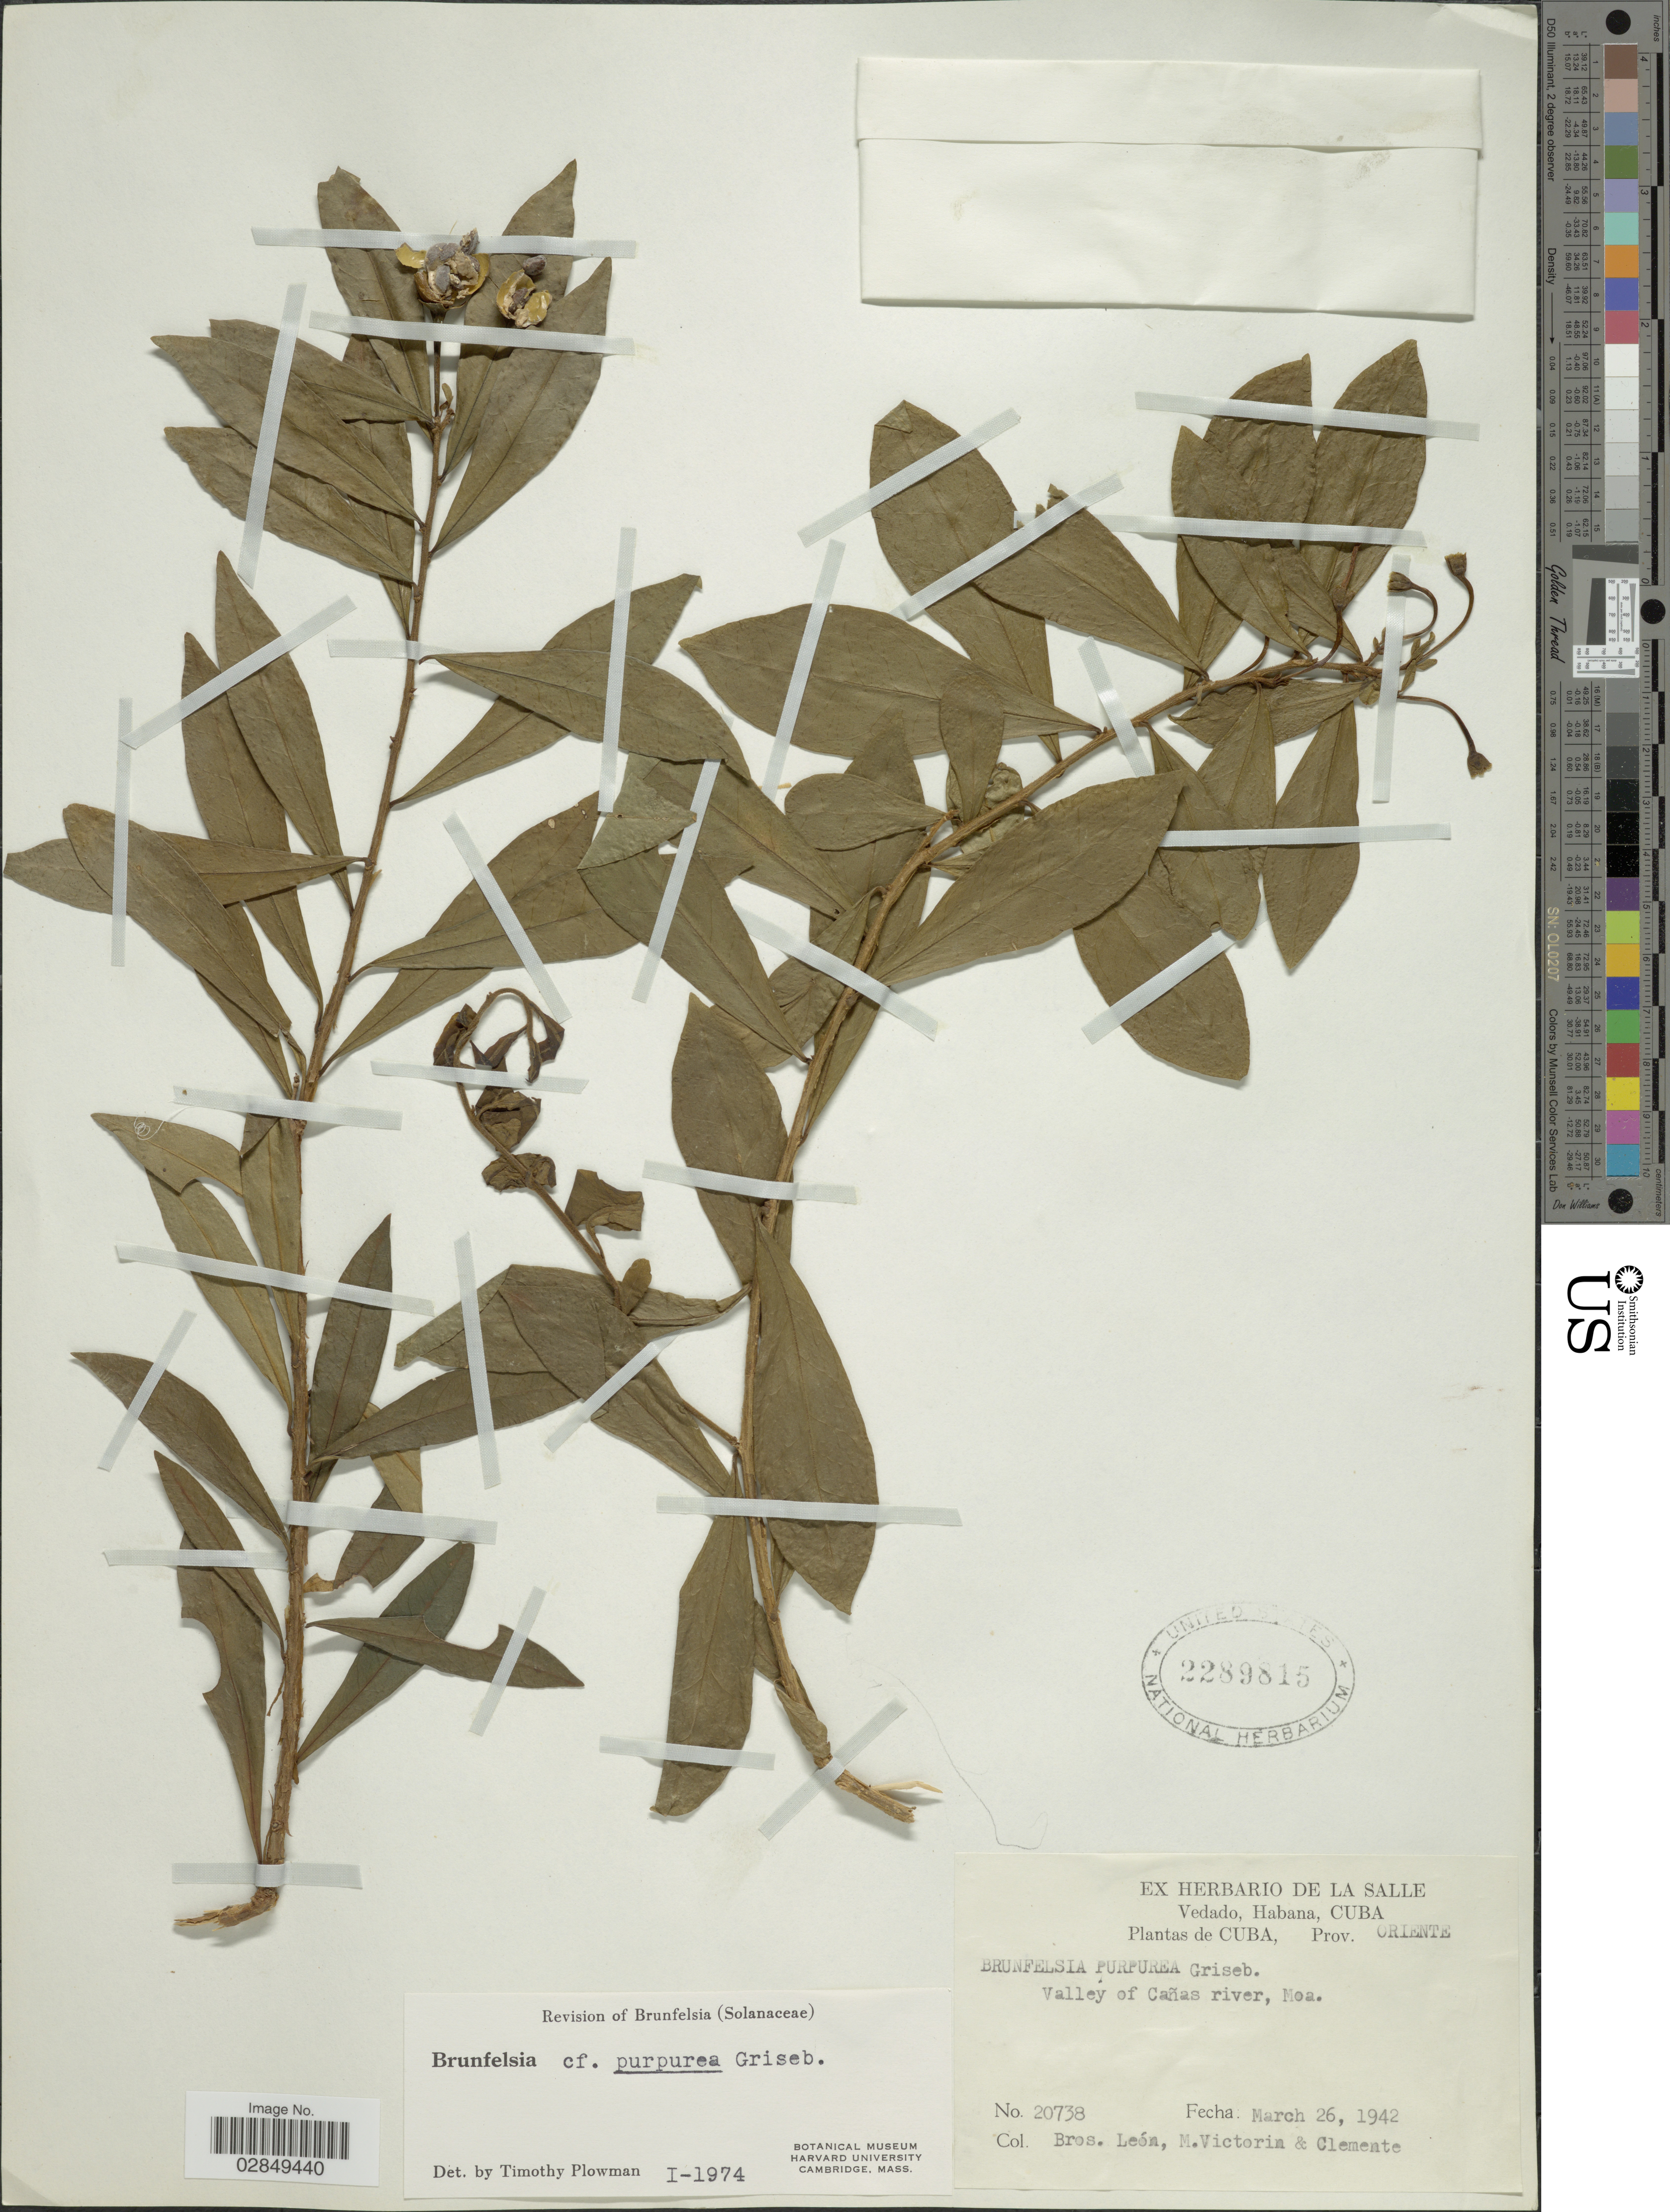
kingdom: Plantae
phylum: Tracheophyta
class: Magnoliopsida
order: Solanales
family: Solanaceae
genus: Brunfelsia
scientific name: Brunfelsia purpurea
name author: Griseb.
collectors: Bro. León, Fr. Marie-Victorin & Bro. Clemente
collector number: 20738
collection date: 1942-03-26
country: Cuba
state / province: Oriente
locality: Valley of Cañas river, Moa.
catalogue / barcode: US 2289815